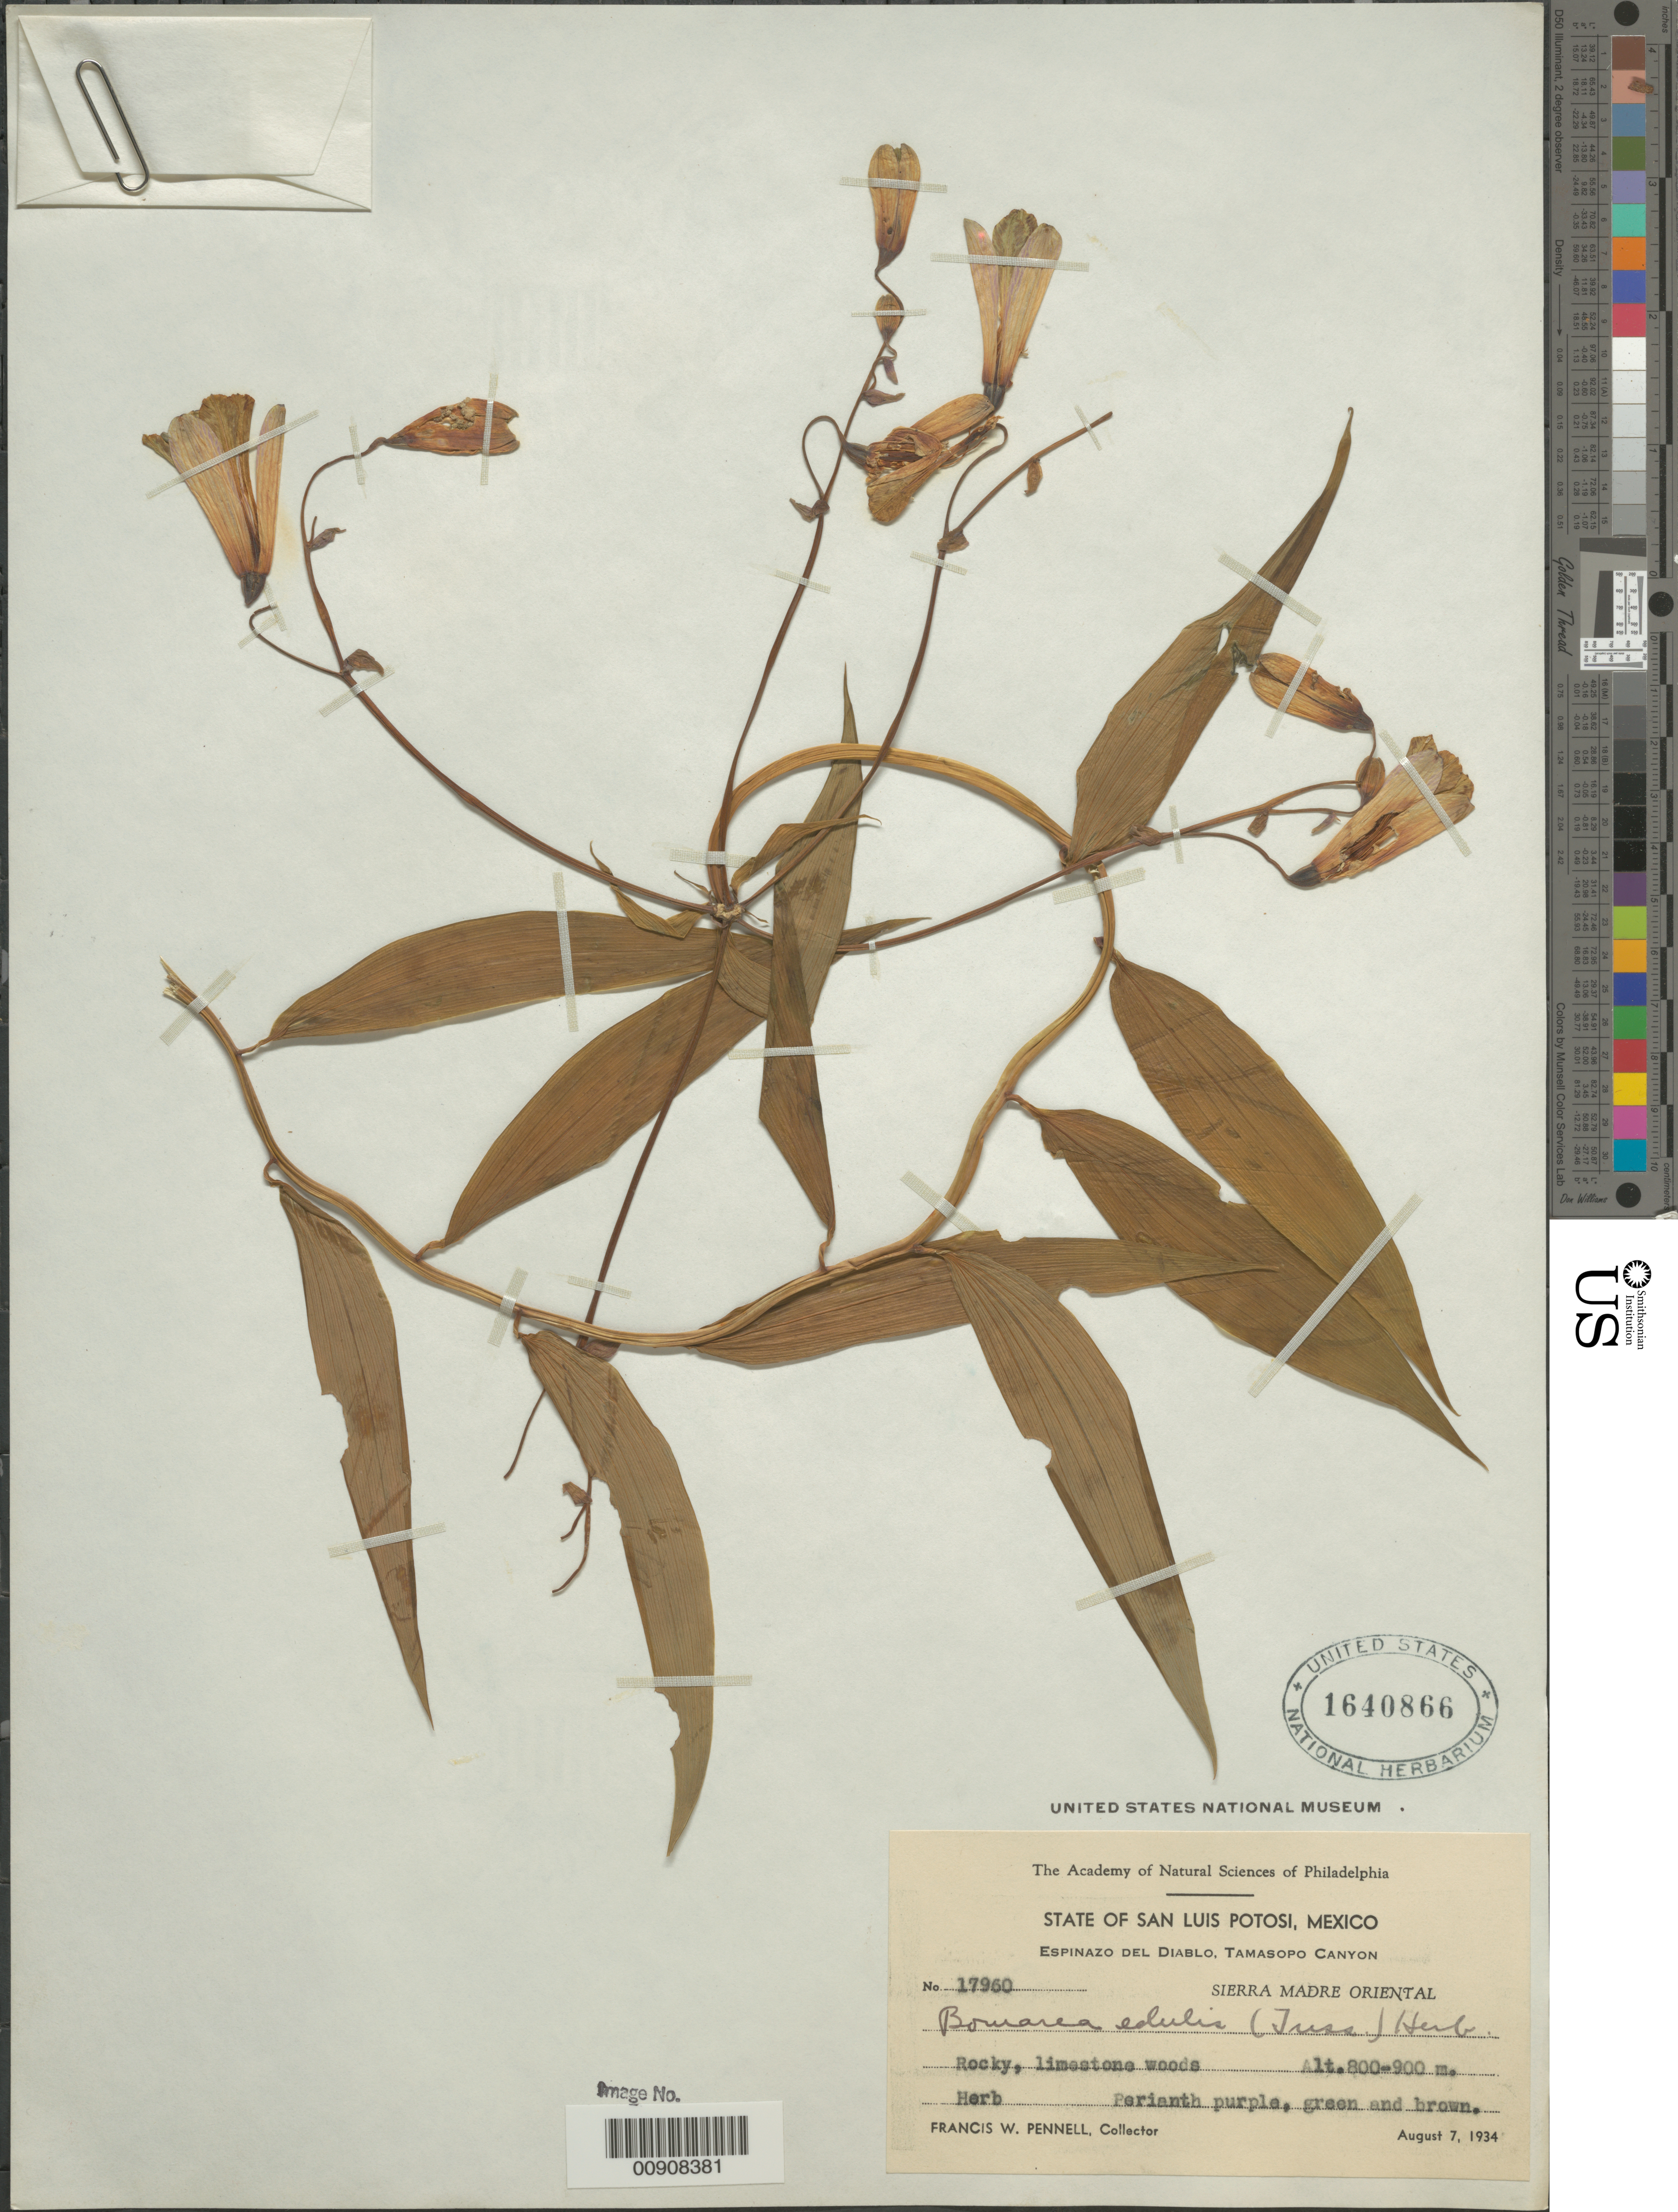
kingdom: Plantae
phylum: Tracheophyta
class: Liliopsida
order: Liliales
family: Alstroemeriaceae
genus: Bomarea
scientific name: Bomarea edulis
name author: (Tussac) Herb.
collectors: F. W. Pennell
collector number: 17960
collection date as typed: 07 Aug 1934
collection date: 1934-08-07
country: Mexico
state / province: San Luis Potosí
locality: Espinazo del Diablo, Tamasopo Canyon. State of San Luis Potosí. Sierra Madre Oriental.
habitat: Rocky, limestone woods.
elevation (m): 900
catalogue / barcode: US 1640866